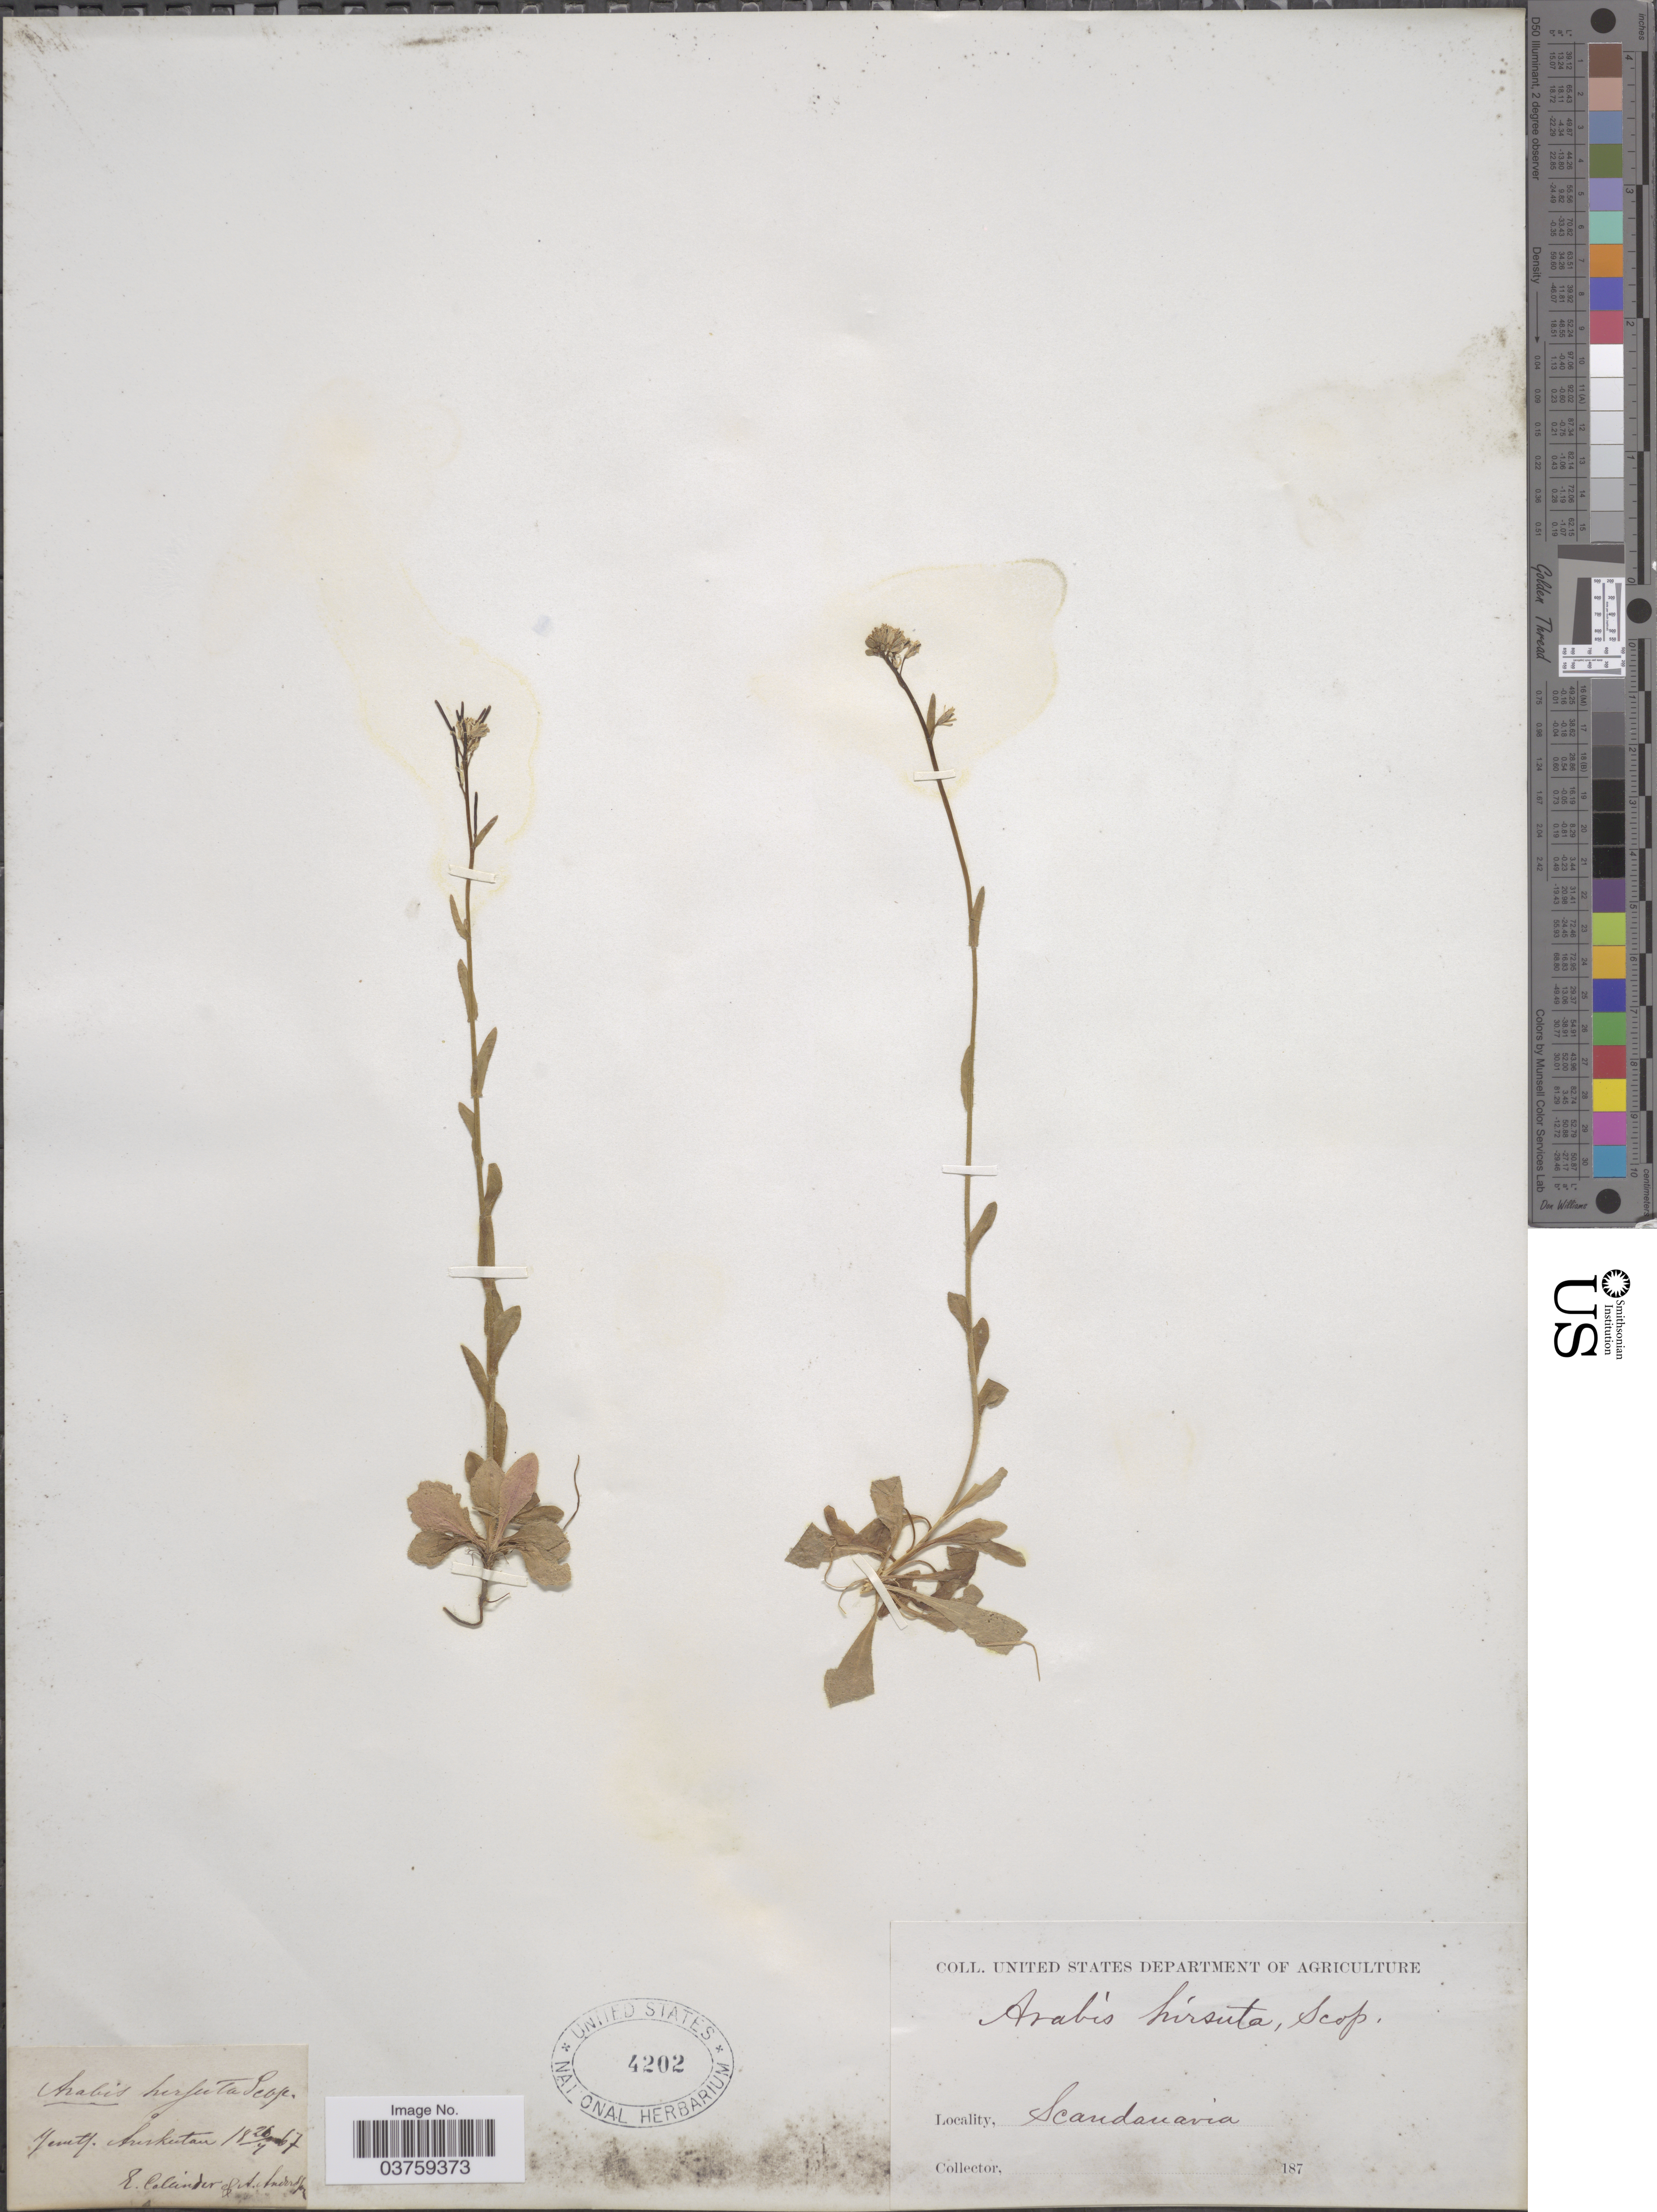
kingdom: Plantae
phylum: Tracheophyta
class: Magnoliopsida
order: Brassicales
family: Brassicaceae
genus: Arabis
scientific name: Arabis hirsuta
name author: (L.) Scop.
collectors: E. Collinder & A. Andordfern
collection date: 1867-04-26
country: Sweden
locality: Scandanavia. Jemtl. Areskutan.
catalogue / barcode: US 4202